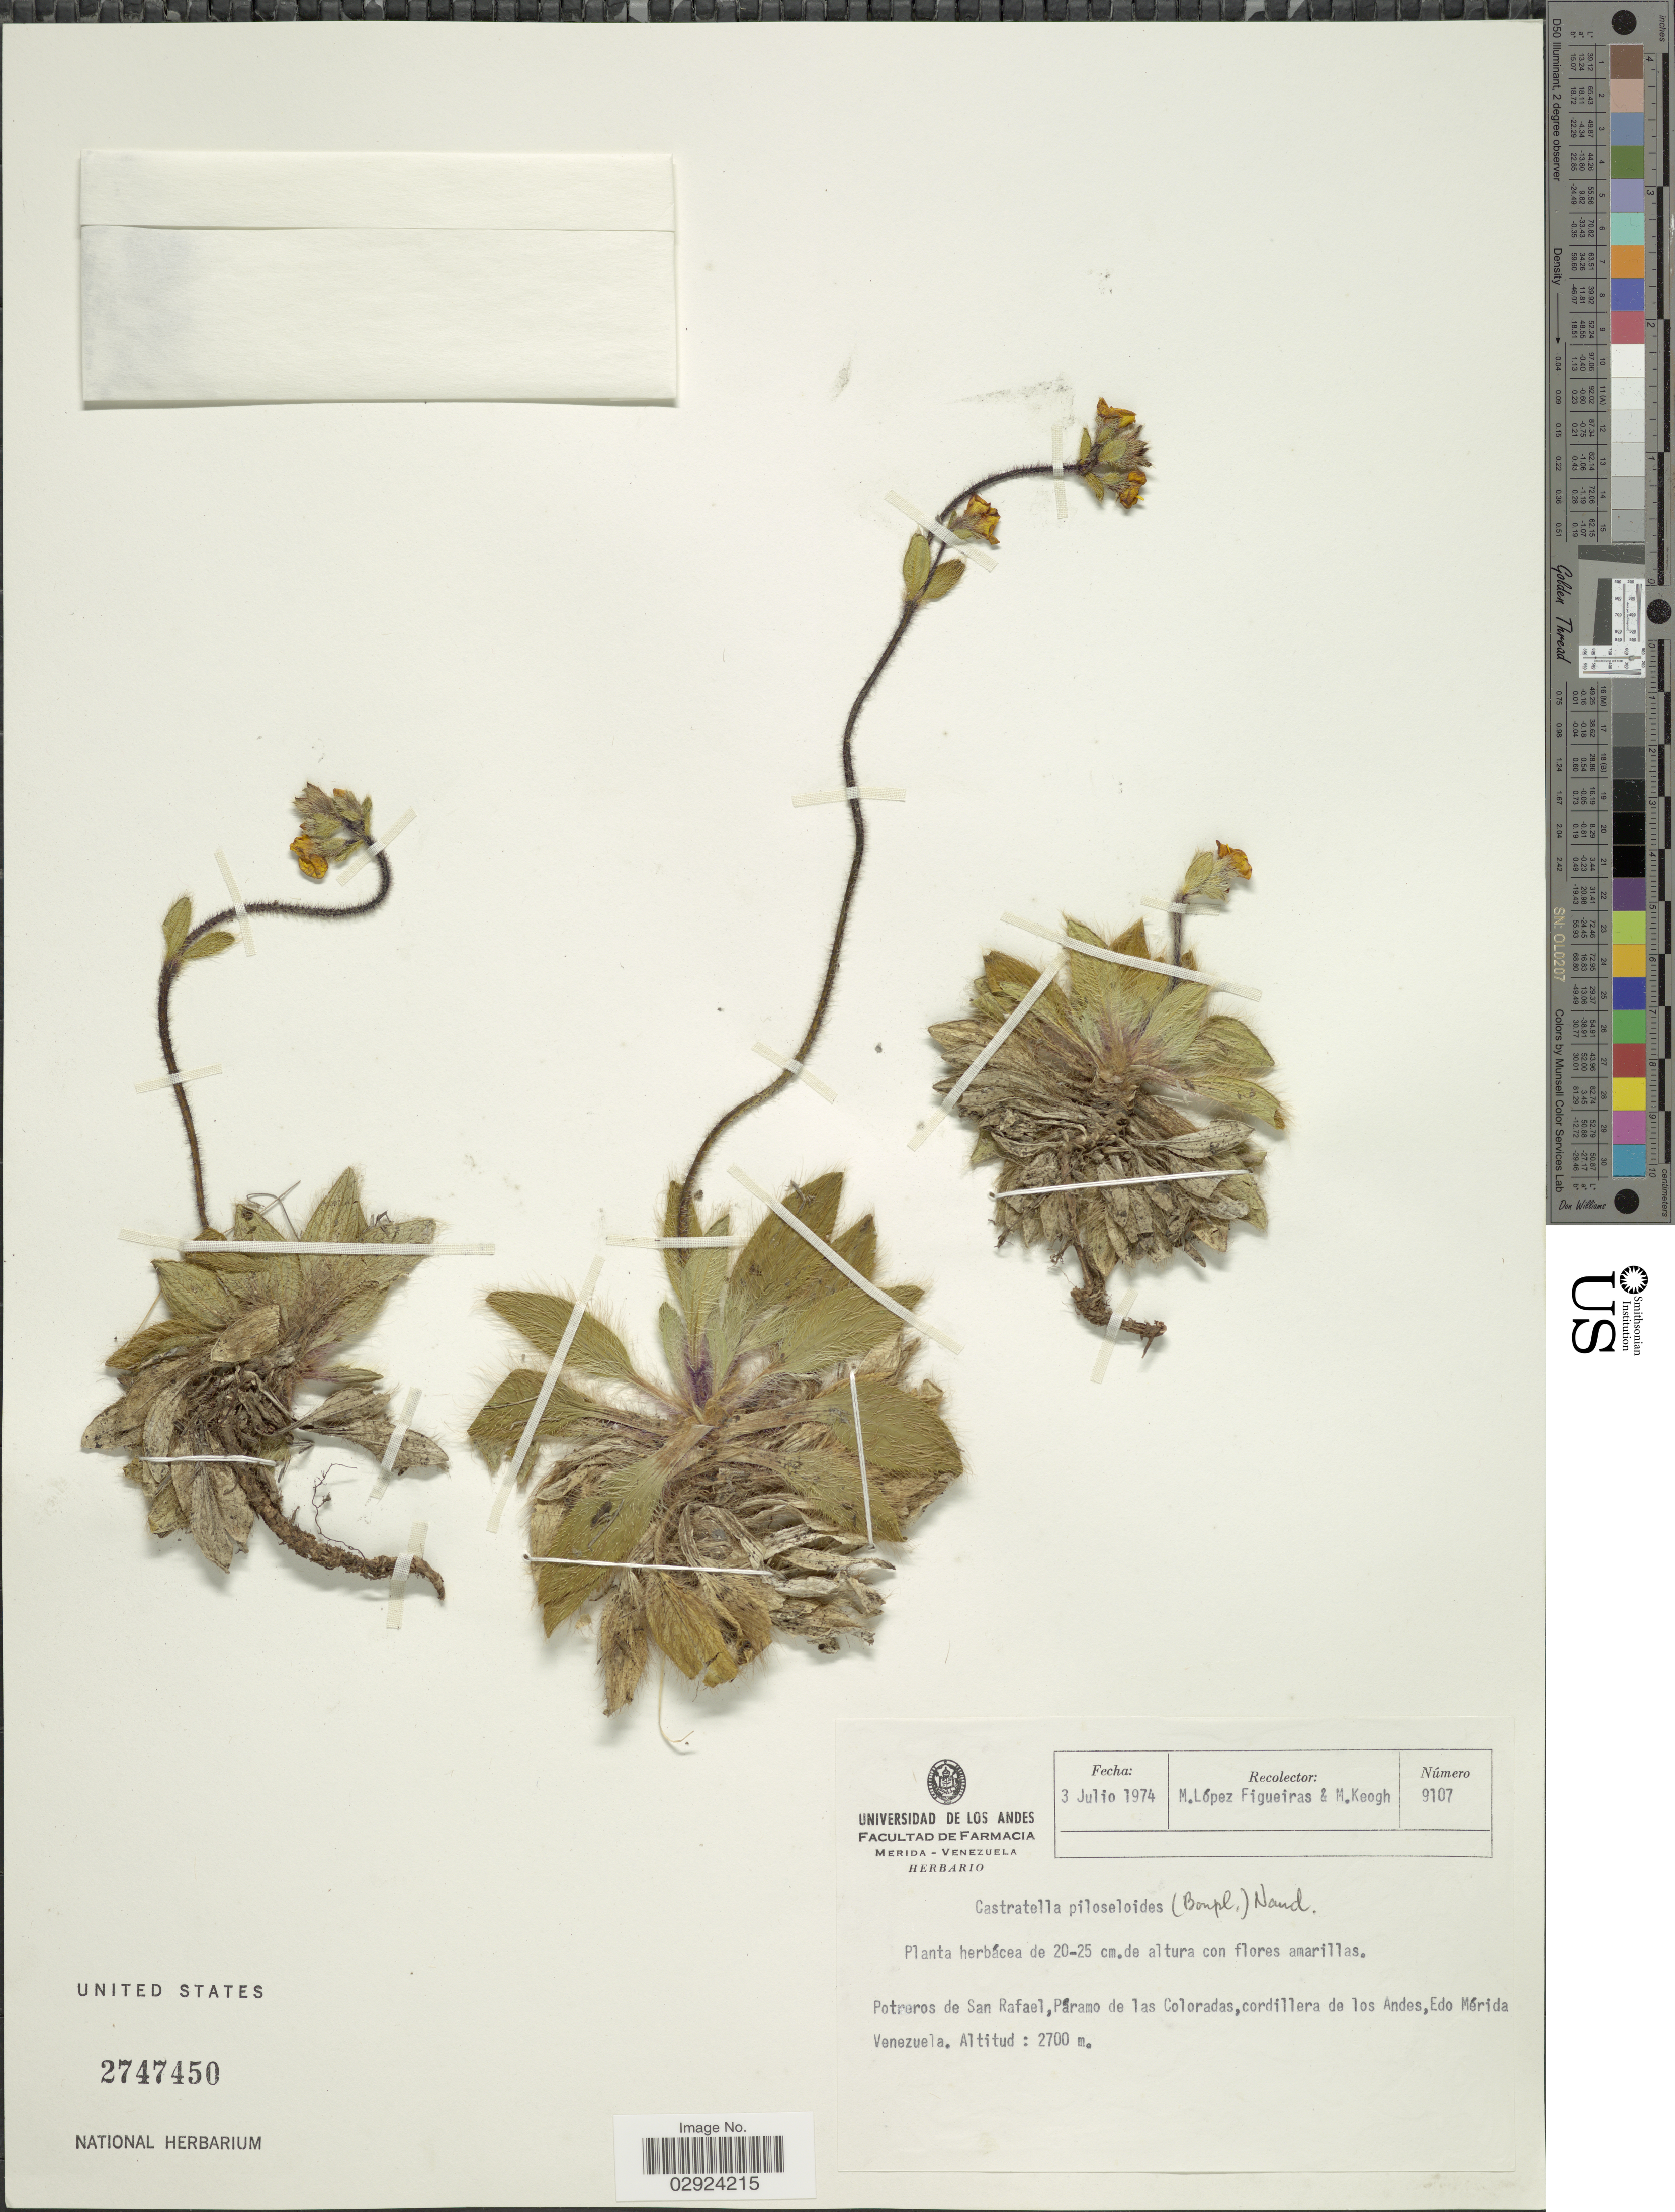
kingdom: Plantae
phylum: Tracheophyta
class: Magnoliopsida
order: Myrtales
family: Melastomataceae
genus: Castratella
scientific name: Castratella piloselloides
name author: (Bonpl.) Naudin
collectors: M. López Figueiras & M. Keogh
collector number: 9107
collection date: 1974-07-03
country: Venezuela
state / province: Mérida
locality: Potreros de San Rafael, Páramo de las Colorados, cordillera de los Andes, Edo. Mérida.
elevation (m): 2700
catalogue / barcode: US 2747450